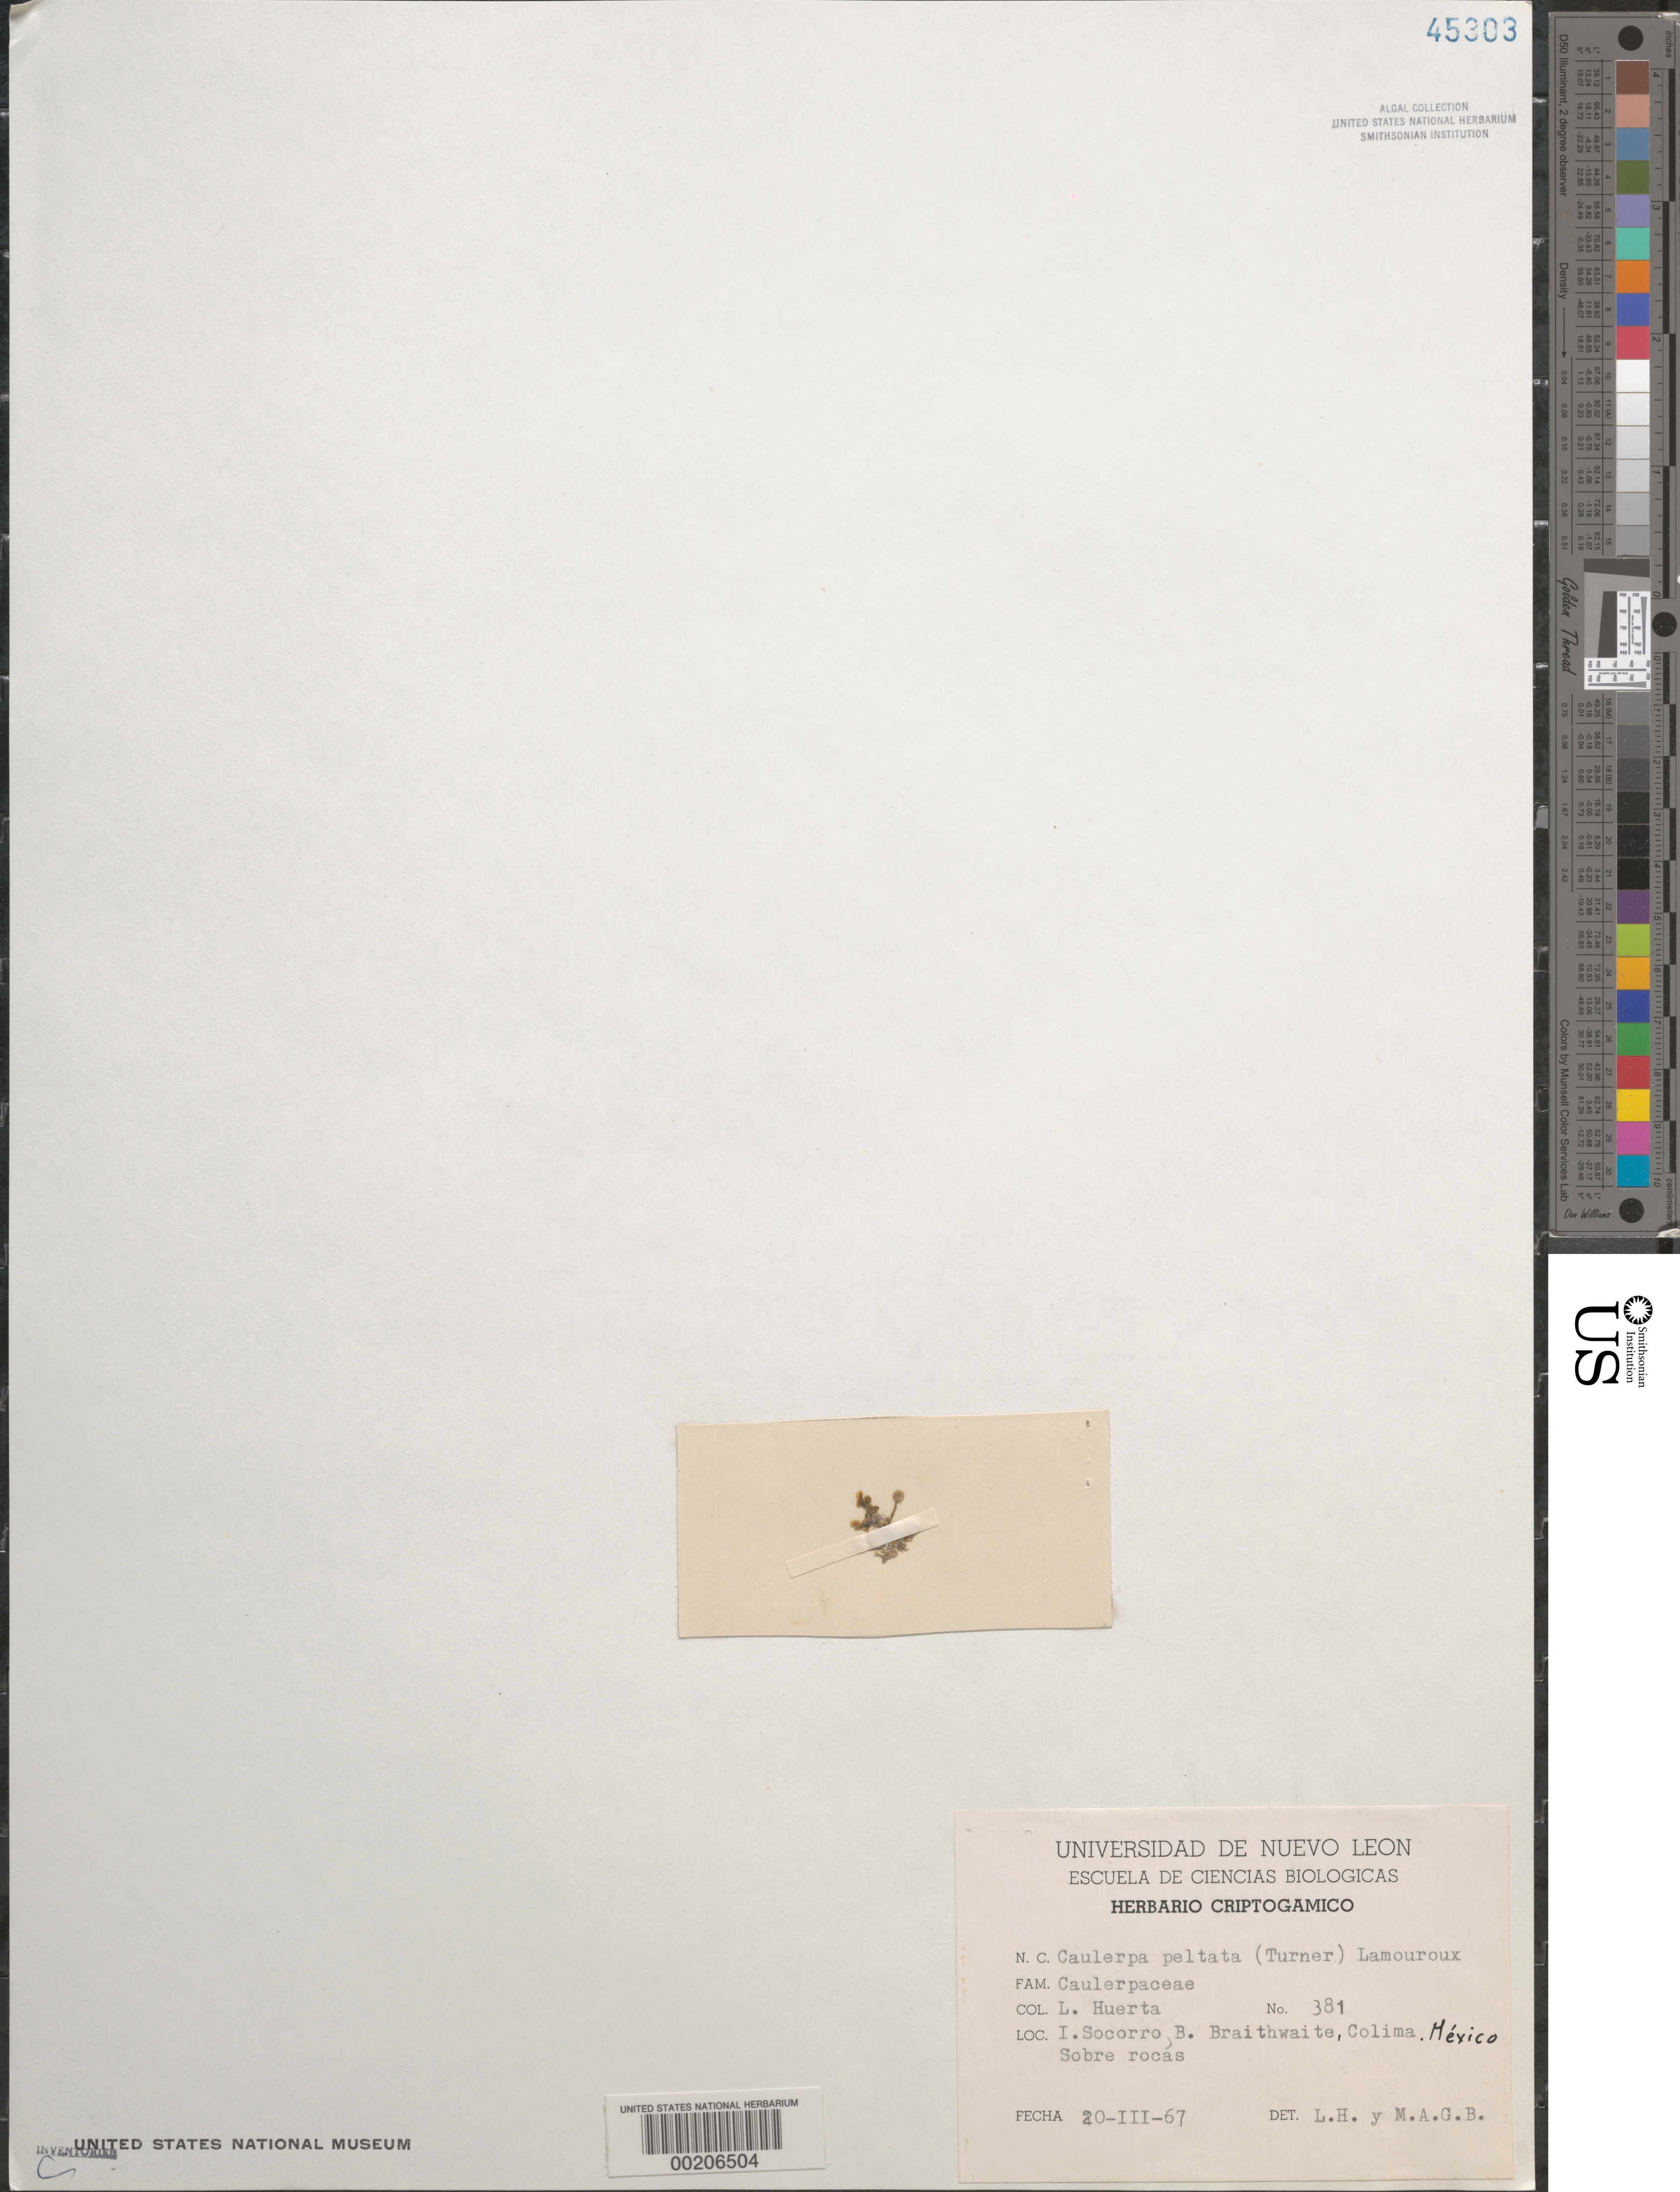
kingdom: Plantae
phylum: Chlorophyta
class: Ulvophyceae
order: Cladophorales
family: Cladophoraceae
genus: Cladophora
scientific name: Cladophora glomerata var. crassior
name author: (C. Agardh) C. Hoek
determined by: Algae name updating Project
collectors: L. Huerta M.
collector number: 381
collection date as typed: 20 Mar 1967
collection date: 1967-03-20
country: Mexico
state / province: Colima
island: Isla Socorro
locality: Bahia Braithwaite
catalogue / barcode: US 45303